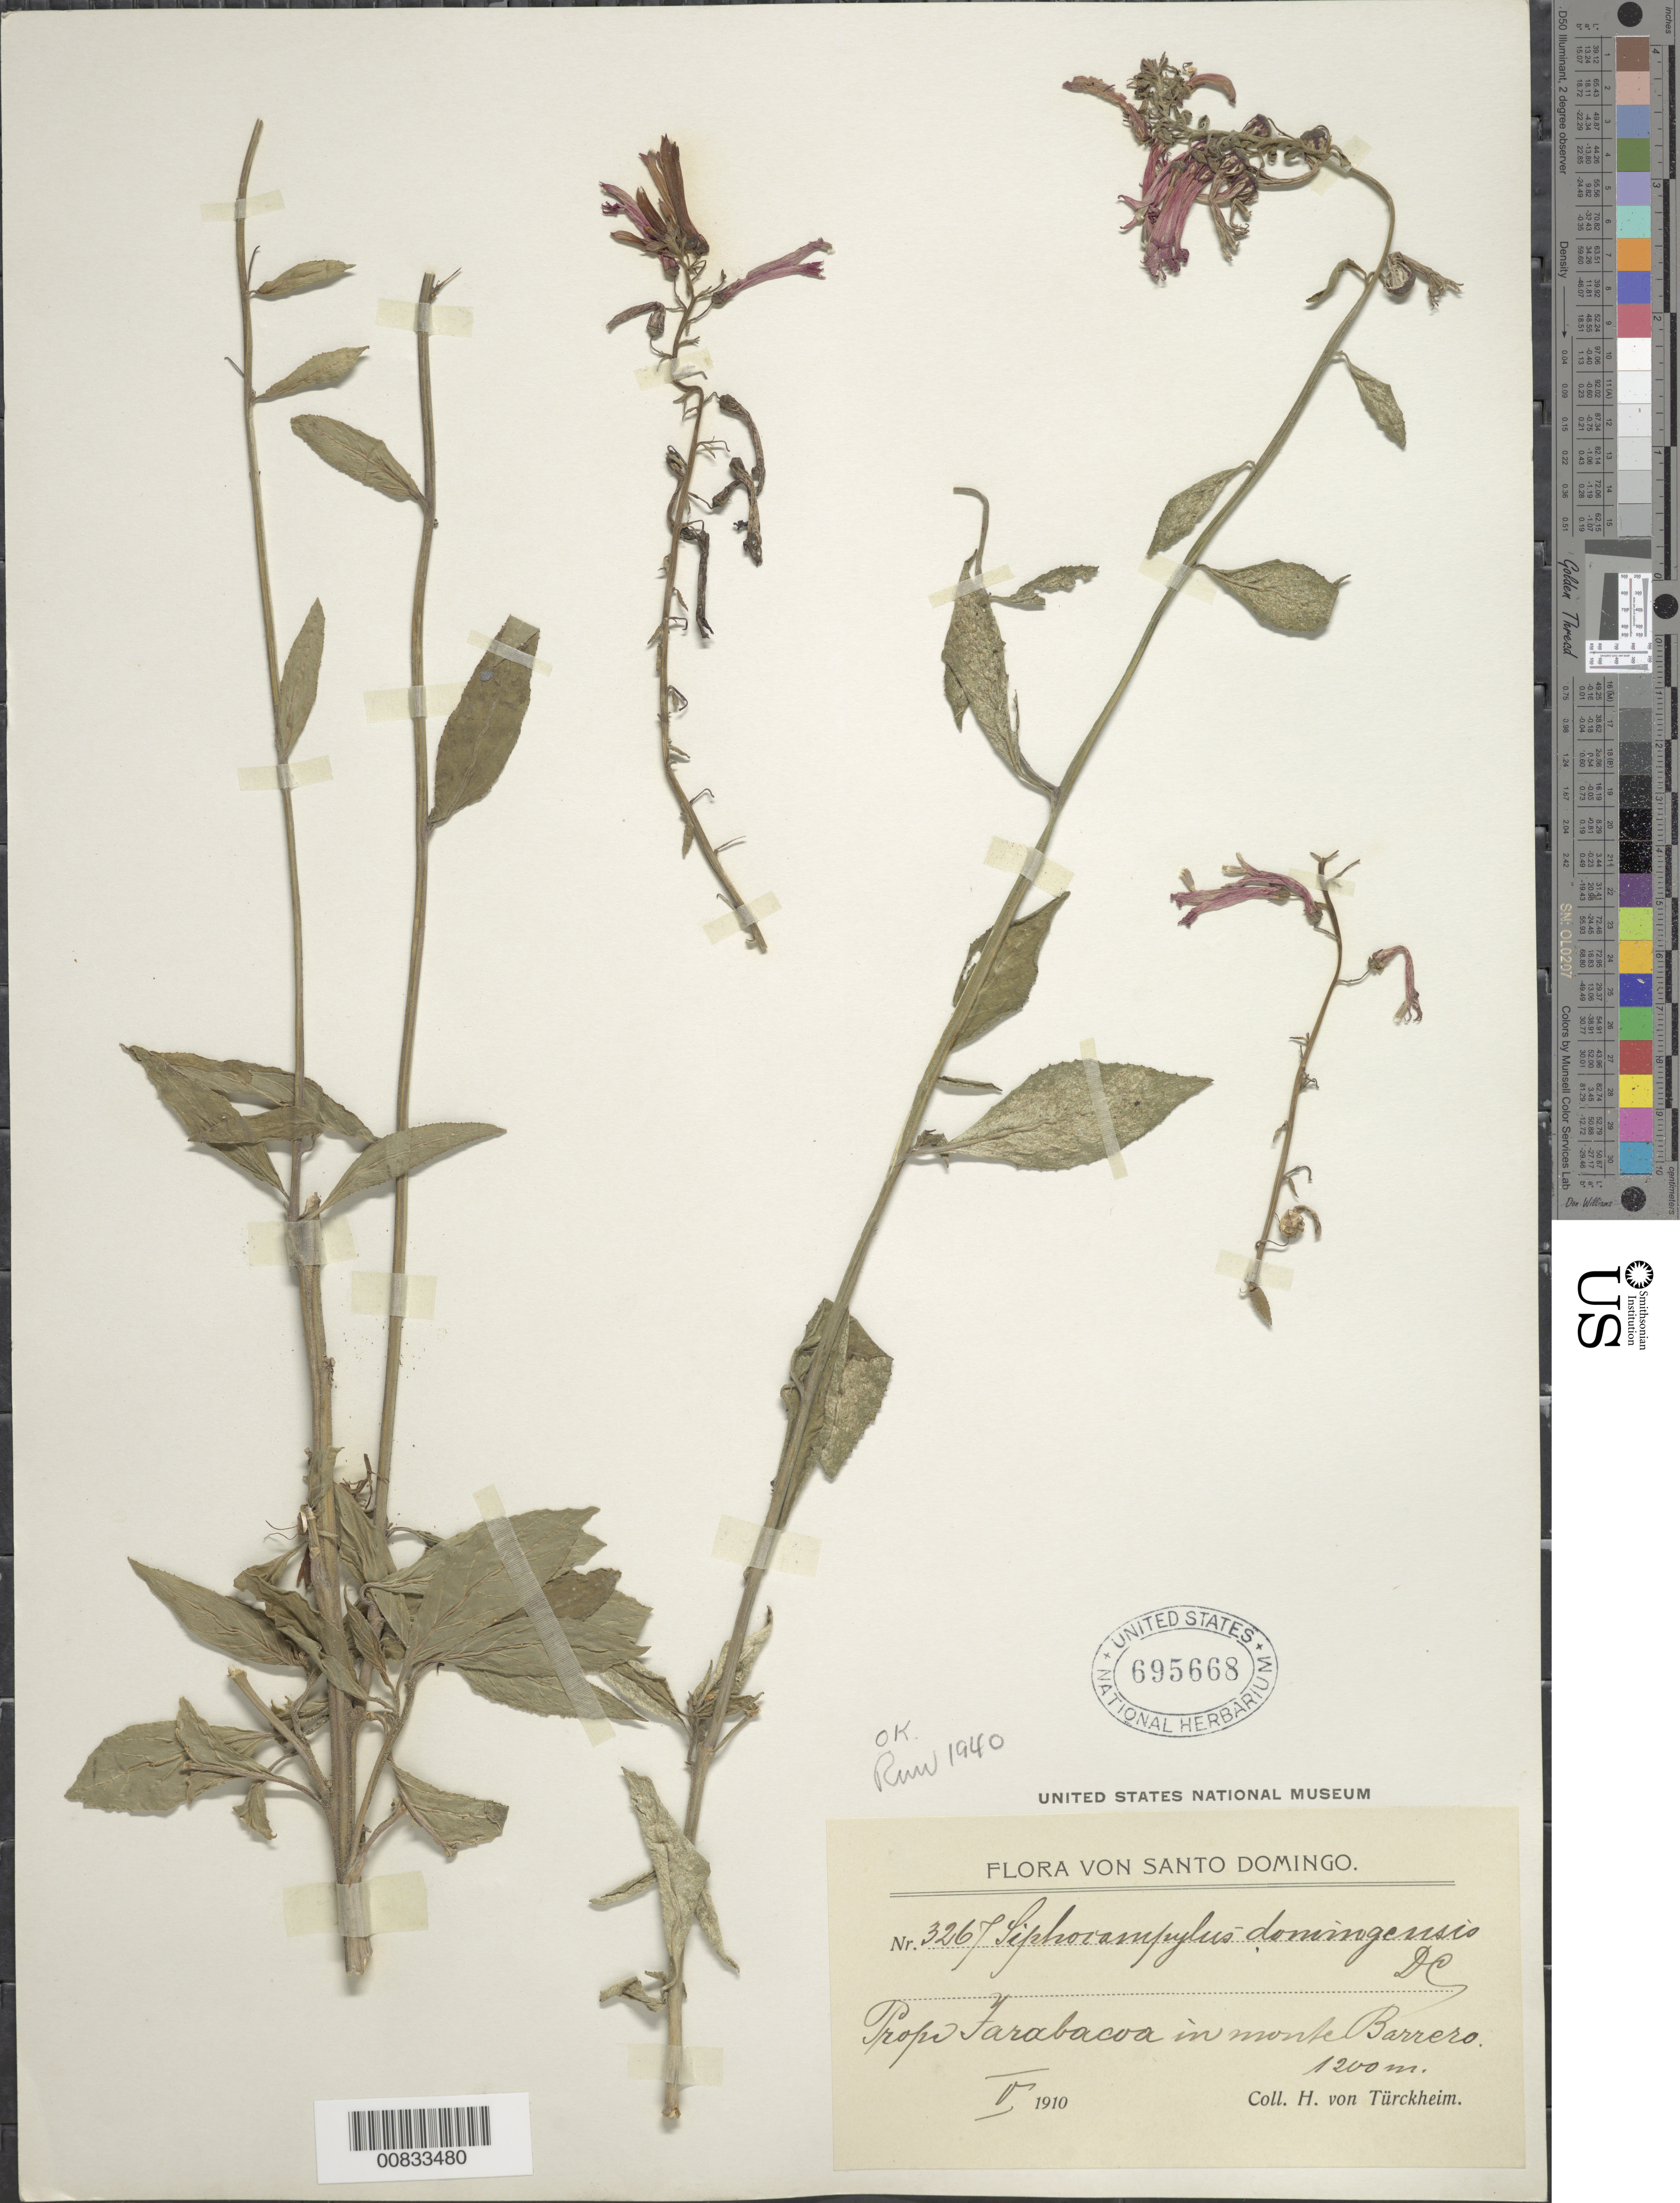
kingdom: Plantae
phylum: Tracheophyta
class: Magnoliopsida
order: Asterales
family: Campanulaceae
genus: Siphocampylus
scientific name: Siphocampylus domingensis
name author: A. DC.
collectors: H. von Türckheim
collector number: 3267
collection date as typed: May 1910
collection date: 1910-05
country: Dominican Republic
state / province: La Vega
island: Hispaniola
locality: Jarabacoa, Monte Barrero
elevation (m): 1200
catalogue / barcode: US 695668